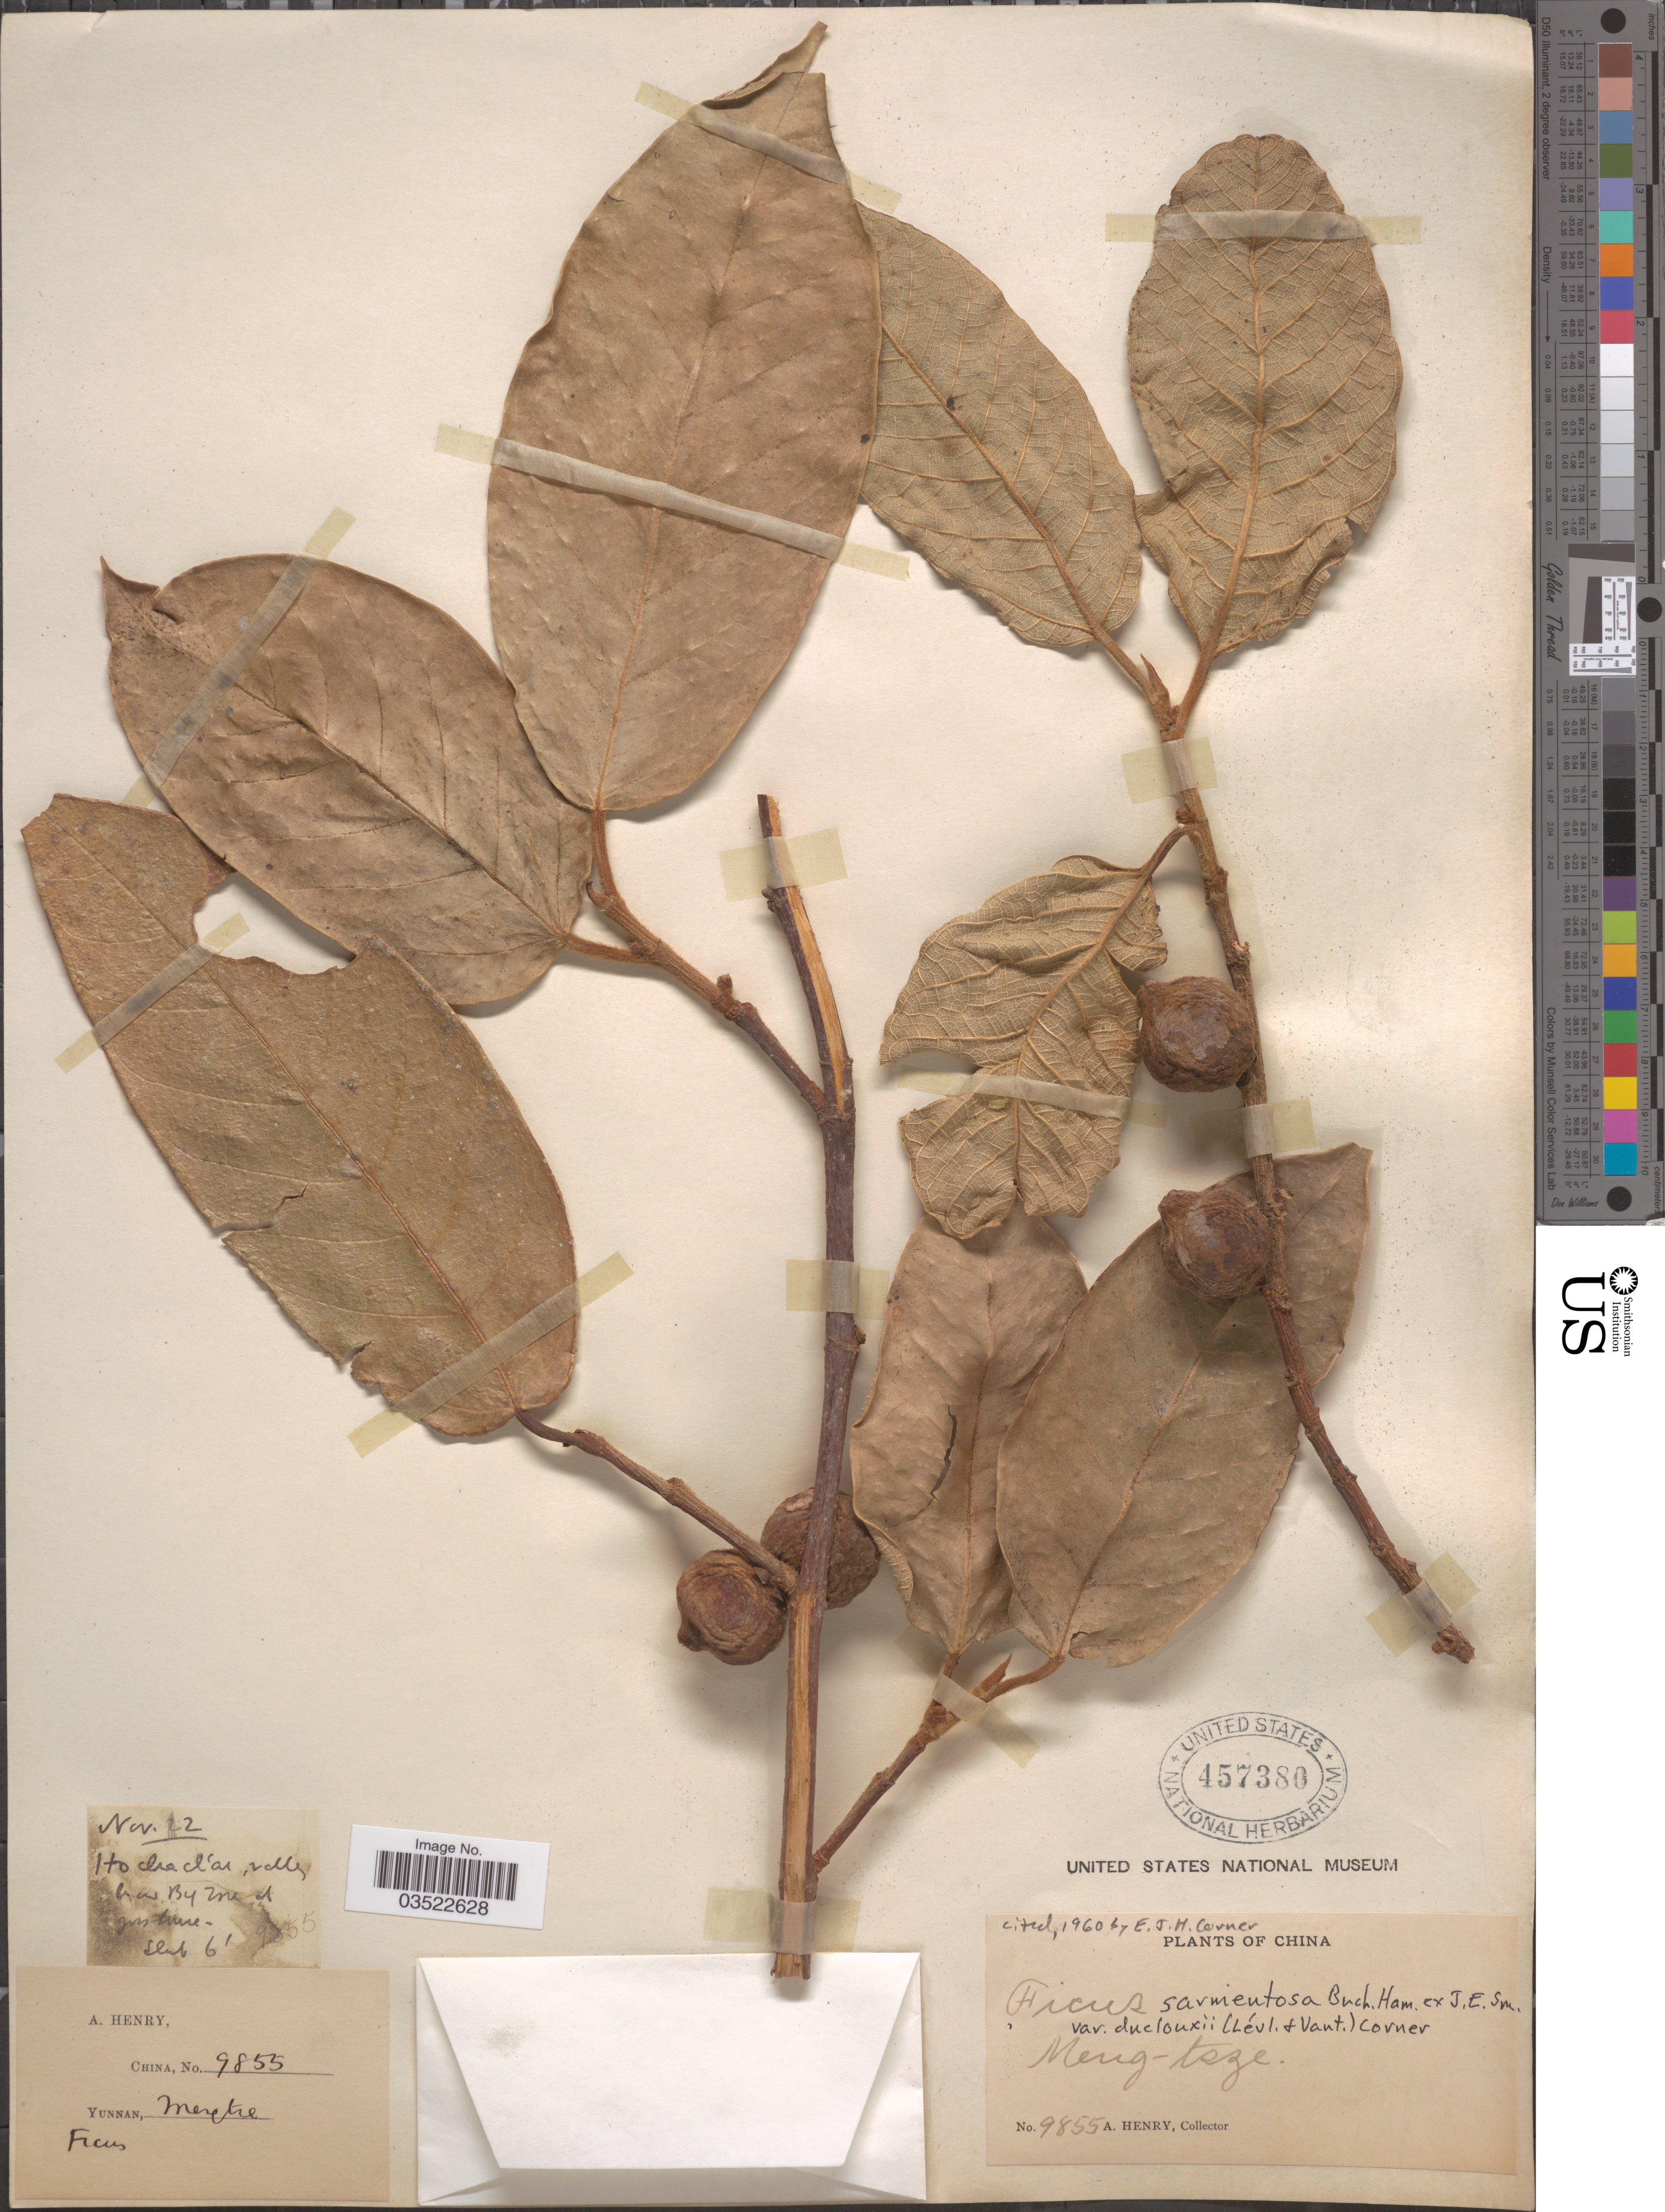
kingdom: Plantae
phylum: Tracheophyta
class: Magnoliopsida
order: Rosales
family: Moraceae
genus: Ficus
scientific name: Ficus sarmentosa var. duclouxii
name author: (H. Lév. & Vaniot) Corner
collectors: A. Henry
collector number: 9855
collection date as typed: Transcribed d/m/y: /11/22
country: China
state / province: Yunnan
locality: Meng-tsze.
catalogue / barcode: US 457380